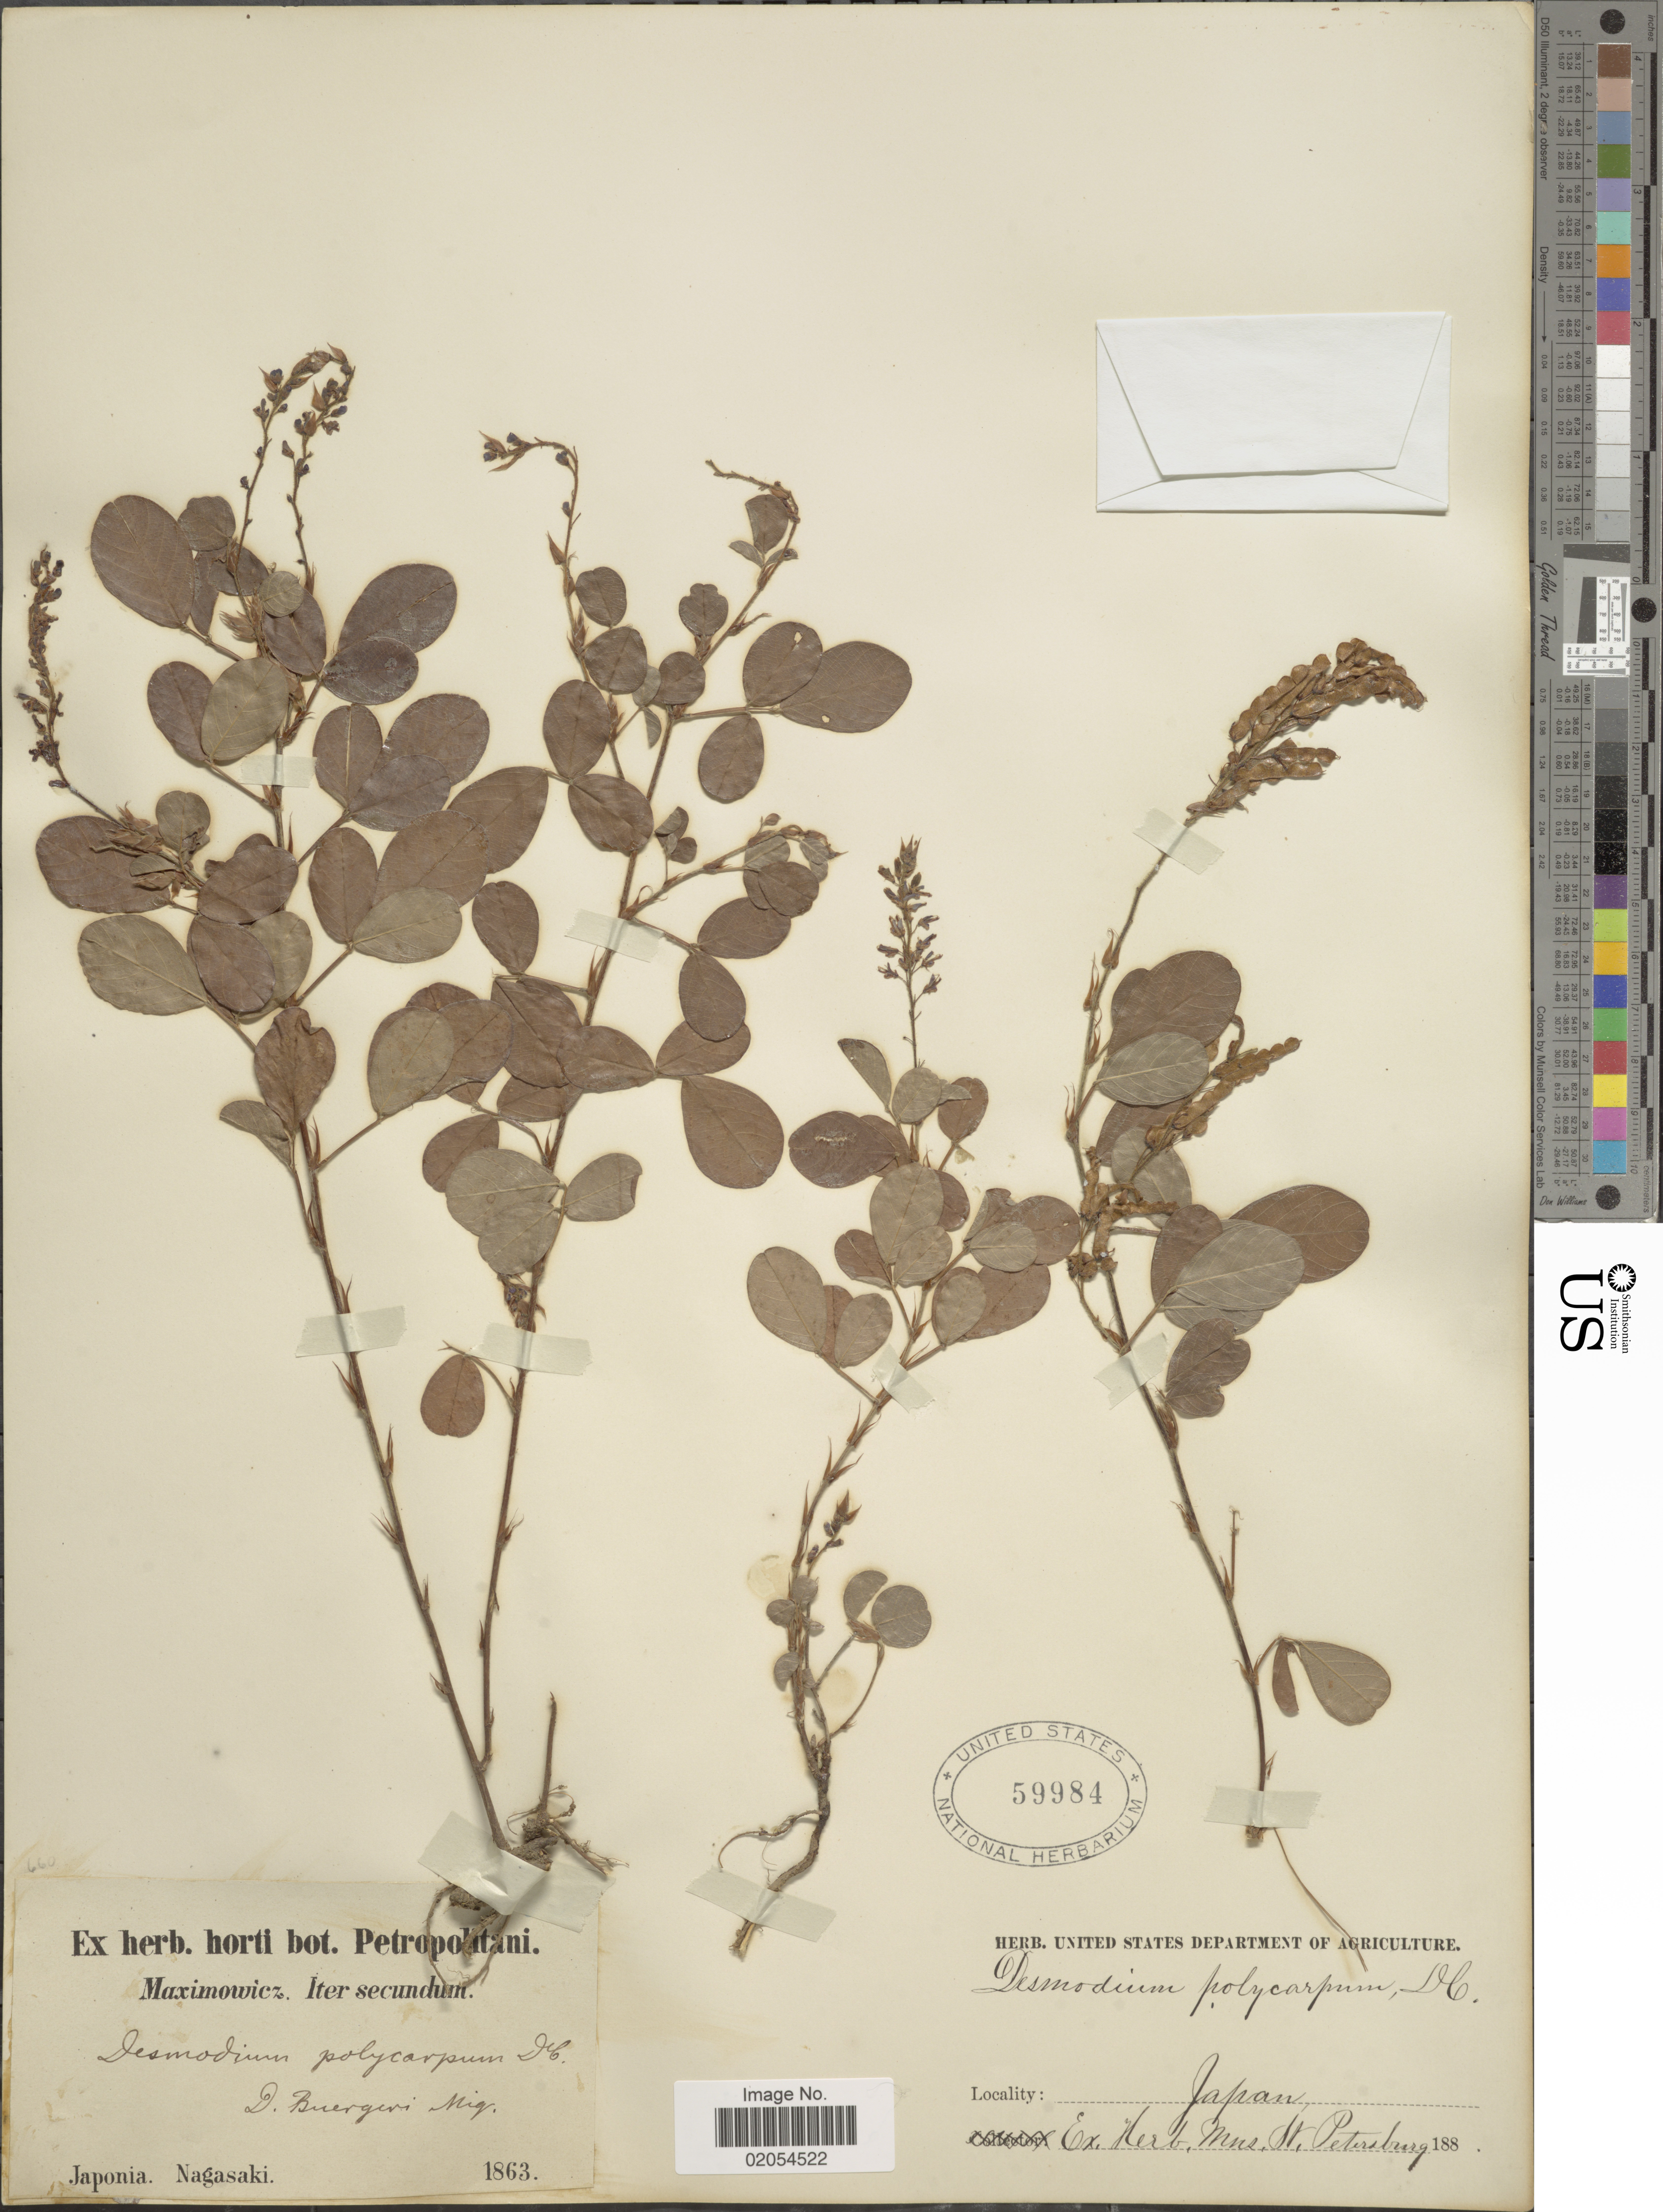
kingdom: Plantae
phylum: Tracheophyta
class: Magnoliopsida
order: Fabales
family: Fabaceae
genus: Grona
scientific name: Grona heterocarpos subsp. heterocarpos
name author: (L.) H. Ohashi & K. Ohashi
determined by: Strong, Mark T., (BOT), Smithsonian Institution - National Museum of Natural History (UNITED STATES)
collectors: Maximowicz, --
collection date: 1863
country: Japan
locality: Japonia, Nagasaki, Iter secundum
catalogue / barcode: US 59984